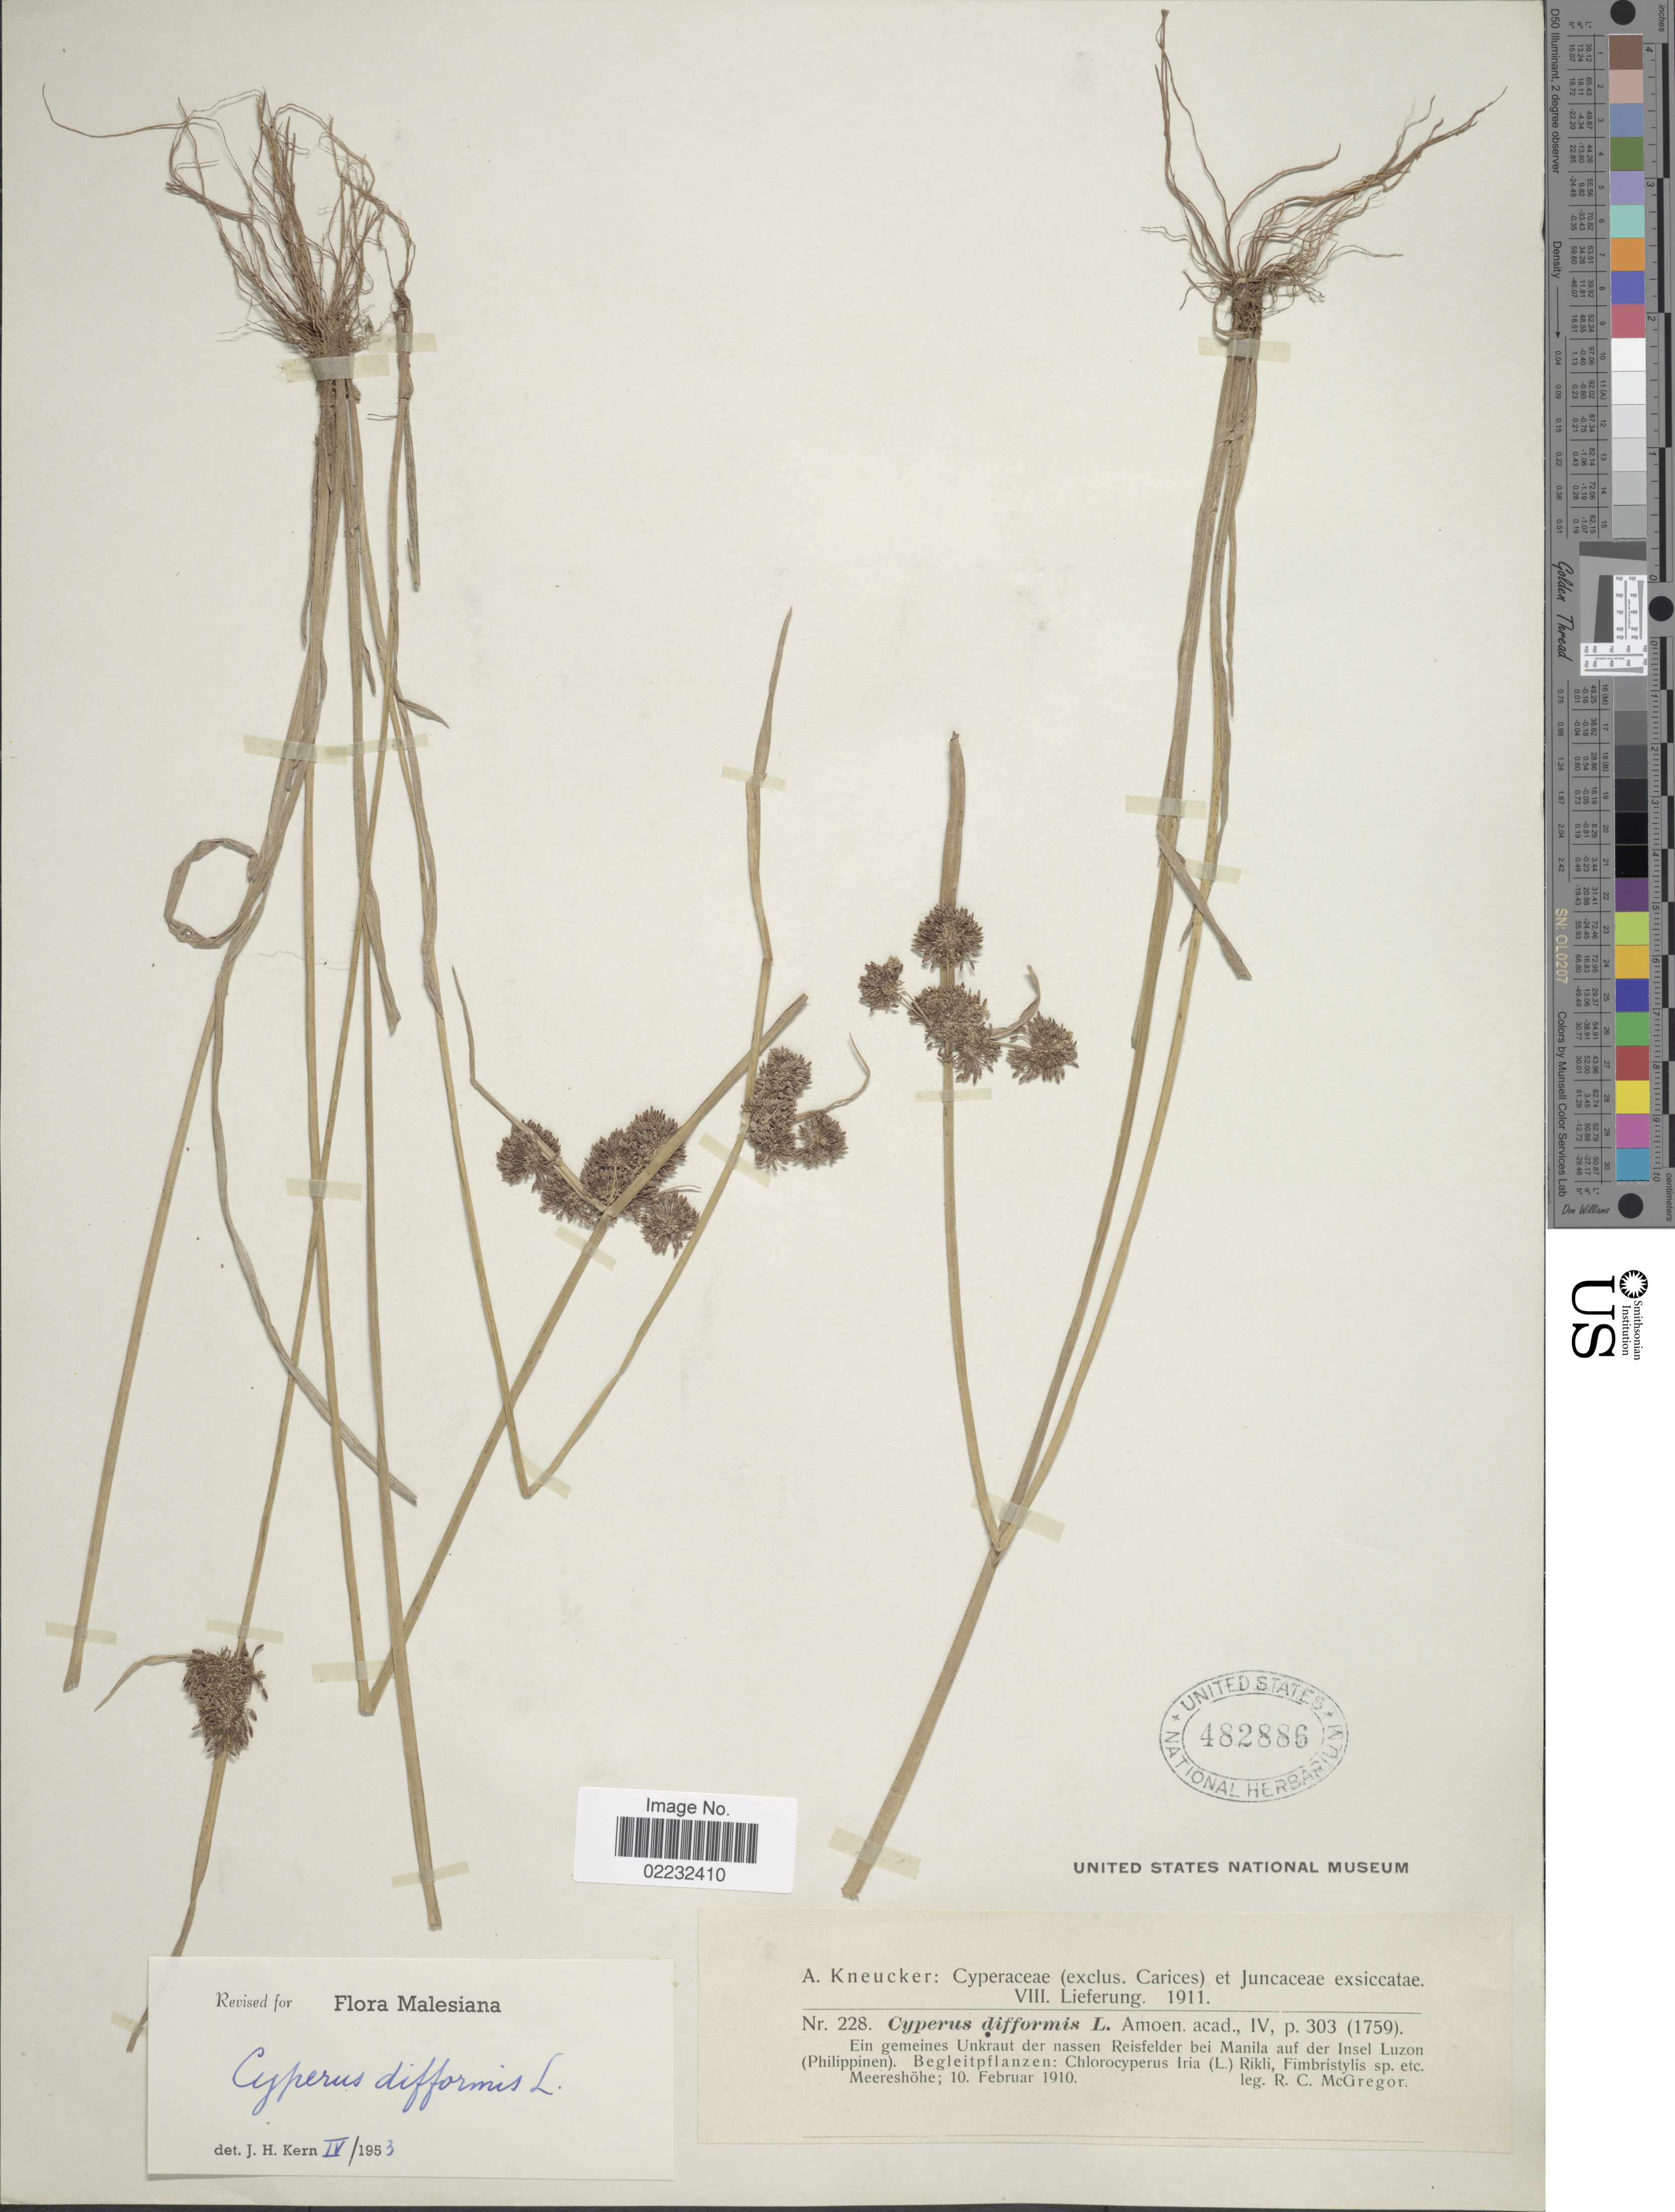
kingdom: Plantae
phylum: Tracheophyta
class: Liliopsida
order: Poales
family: Cyperaceae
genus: Cyperus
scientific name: Cyperus difformis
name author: L.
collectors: R. C. McGregor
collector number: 228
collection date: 1910-02-10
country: Philippines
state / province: National Capital Region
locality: Ein gemeines Unkraut der nassen Reisfelder bei Manila auf der Insel Luzon (Philippinen)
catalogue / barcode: US 482886